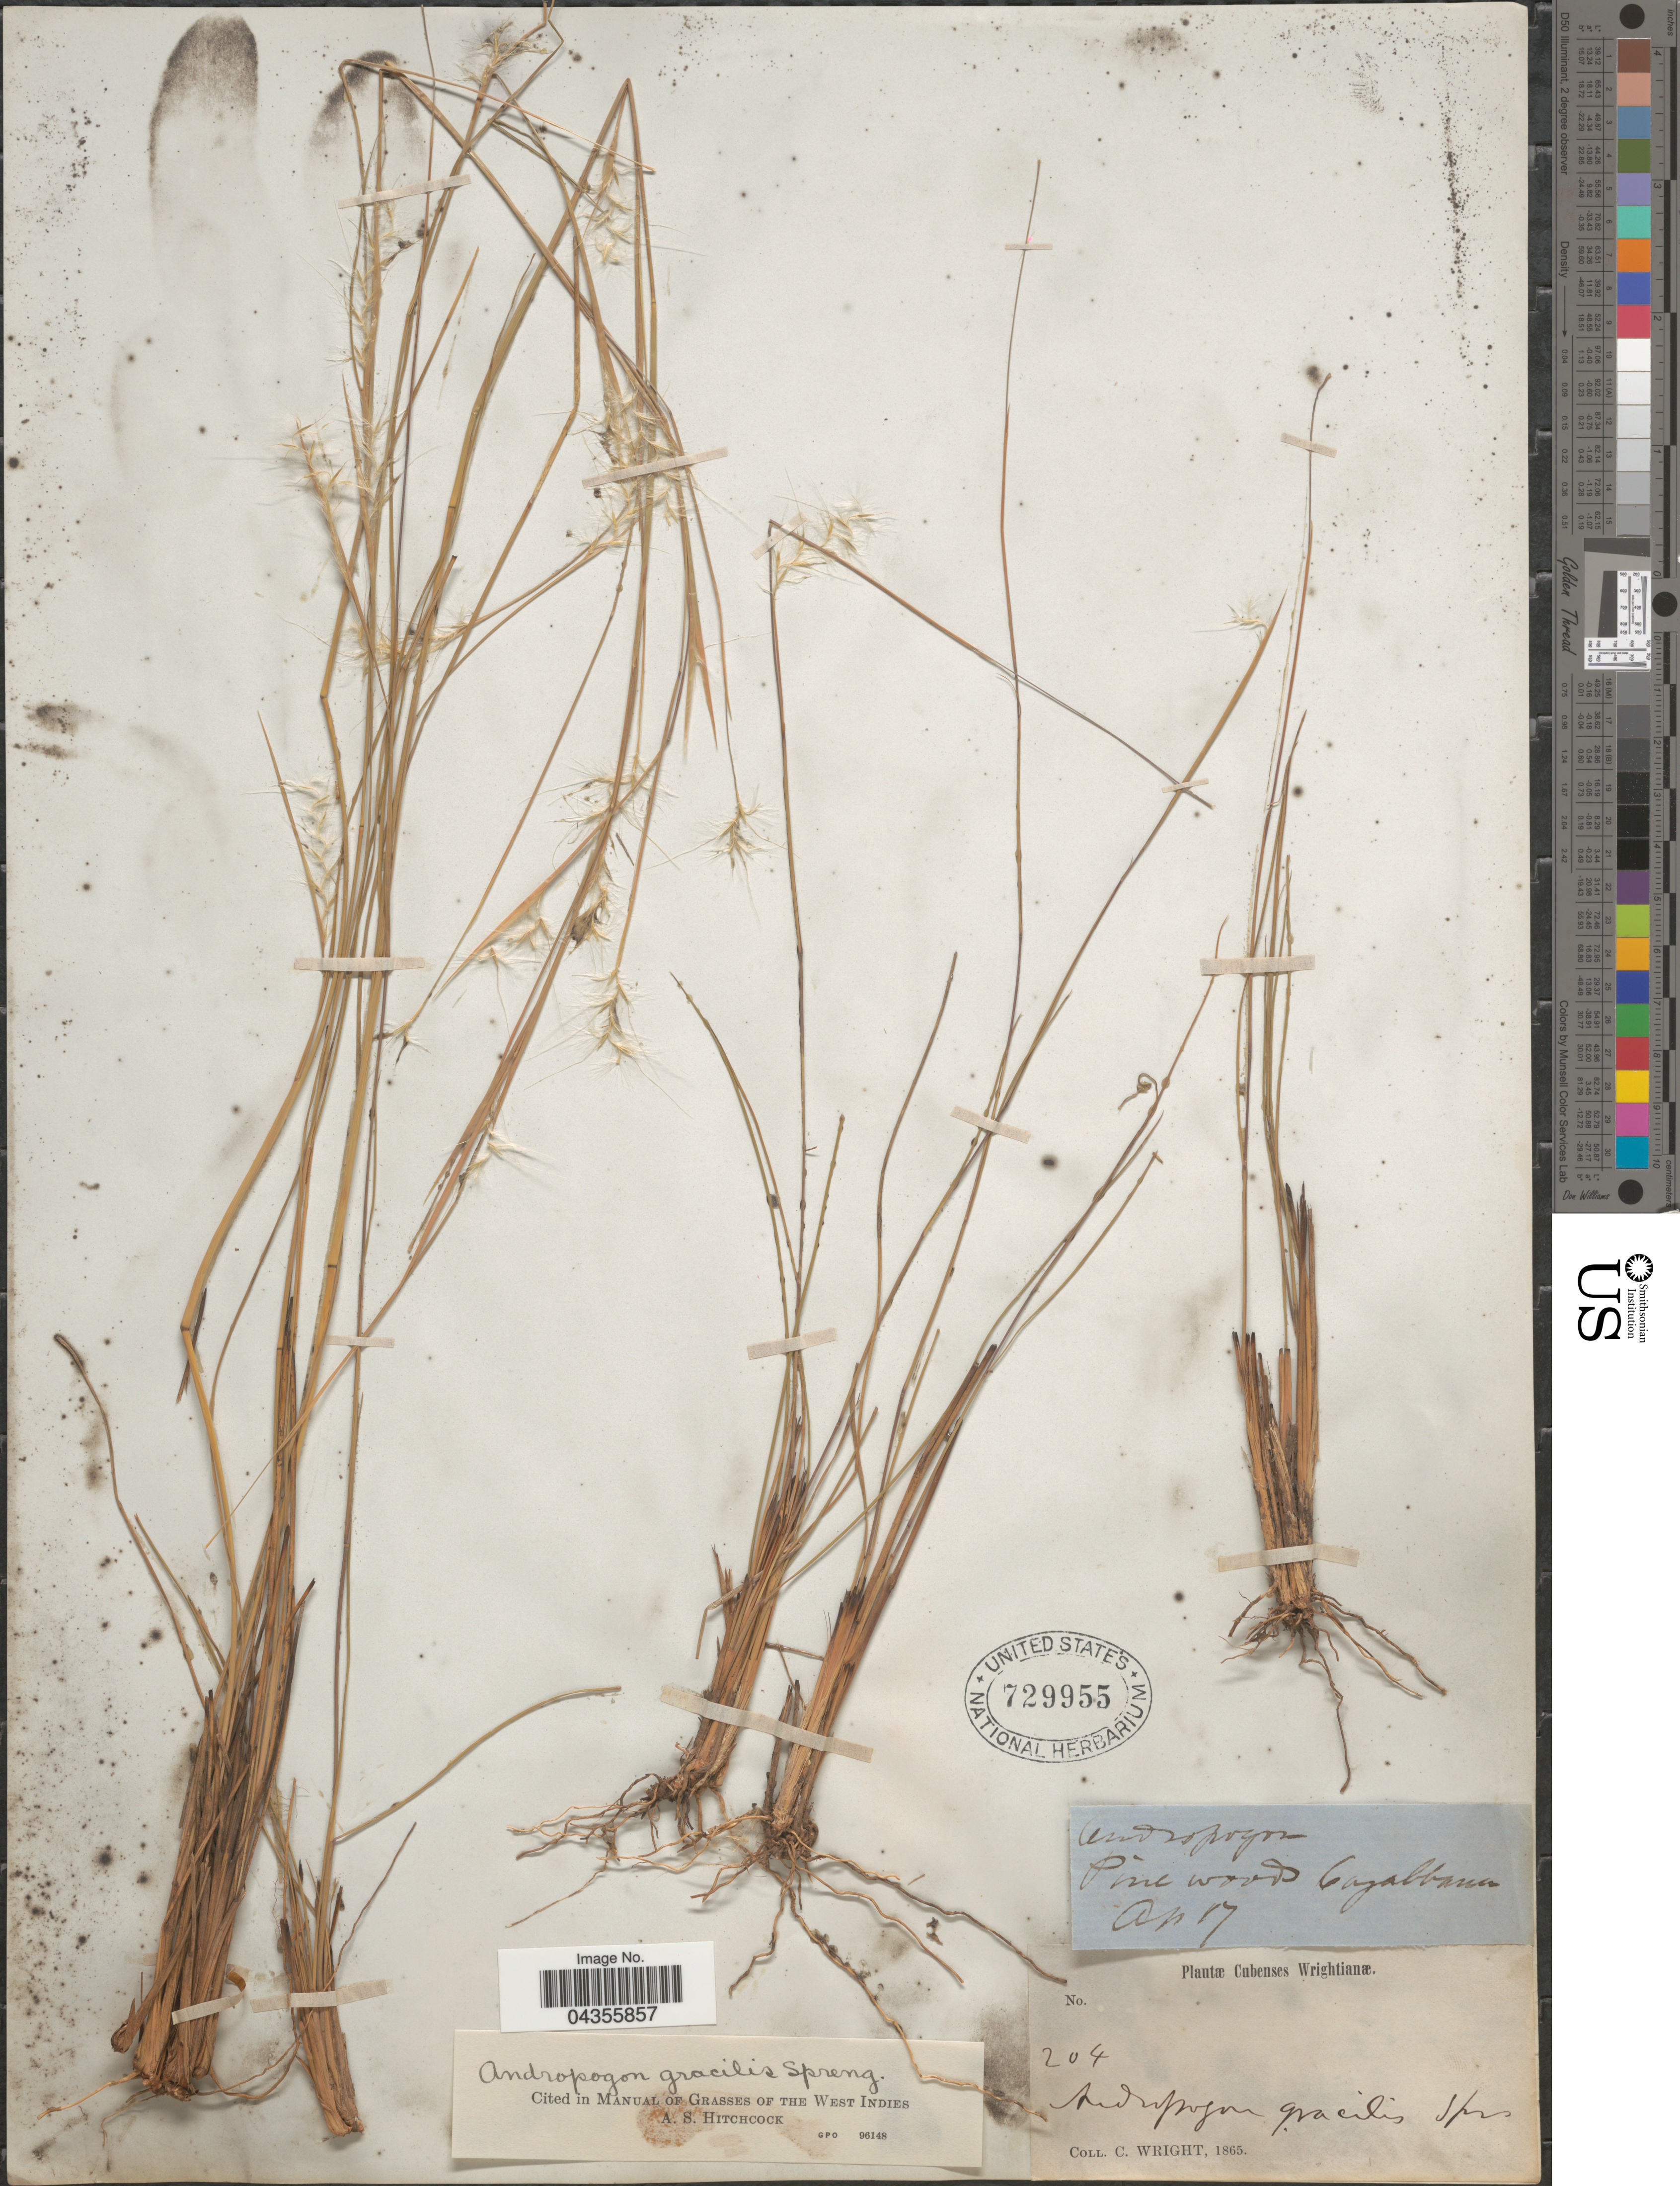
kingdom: Plantae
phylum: Tracheophyta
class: Liliopsida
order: Poales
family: Poaceae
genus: Schizachyrium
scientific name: Schizachyrium gracile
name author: (Spreng.) Nash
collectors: C. Wright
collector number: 204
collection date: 1865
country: Cuba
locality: Cubenses.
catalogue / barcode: US 729955